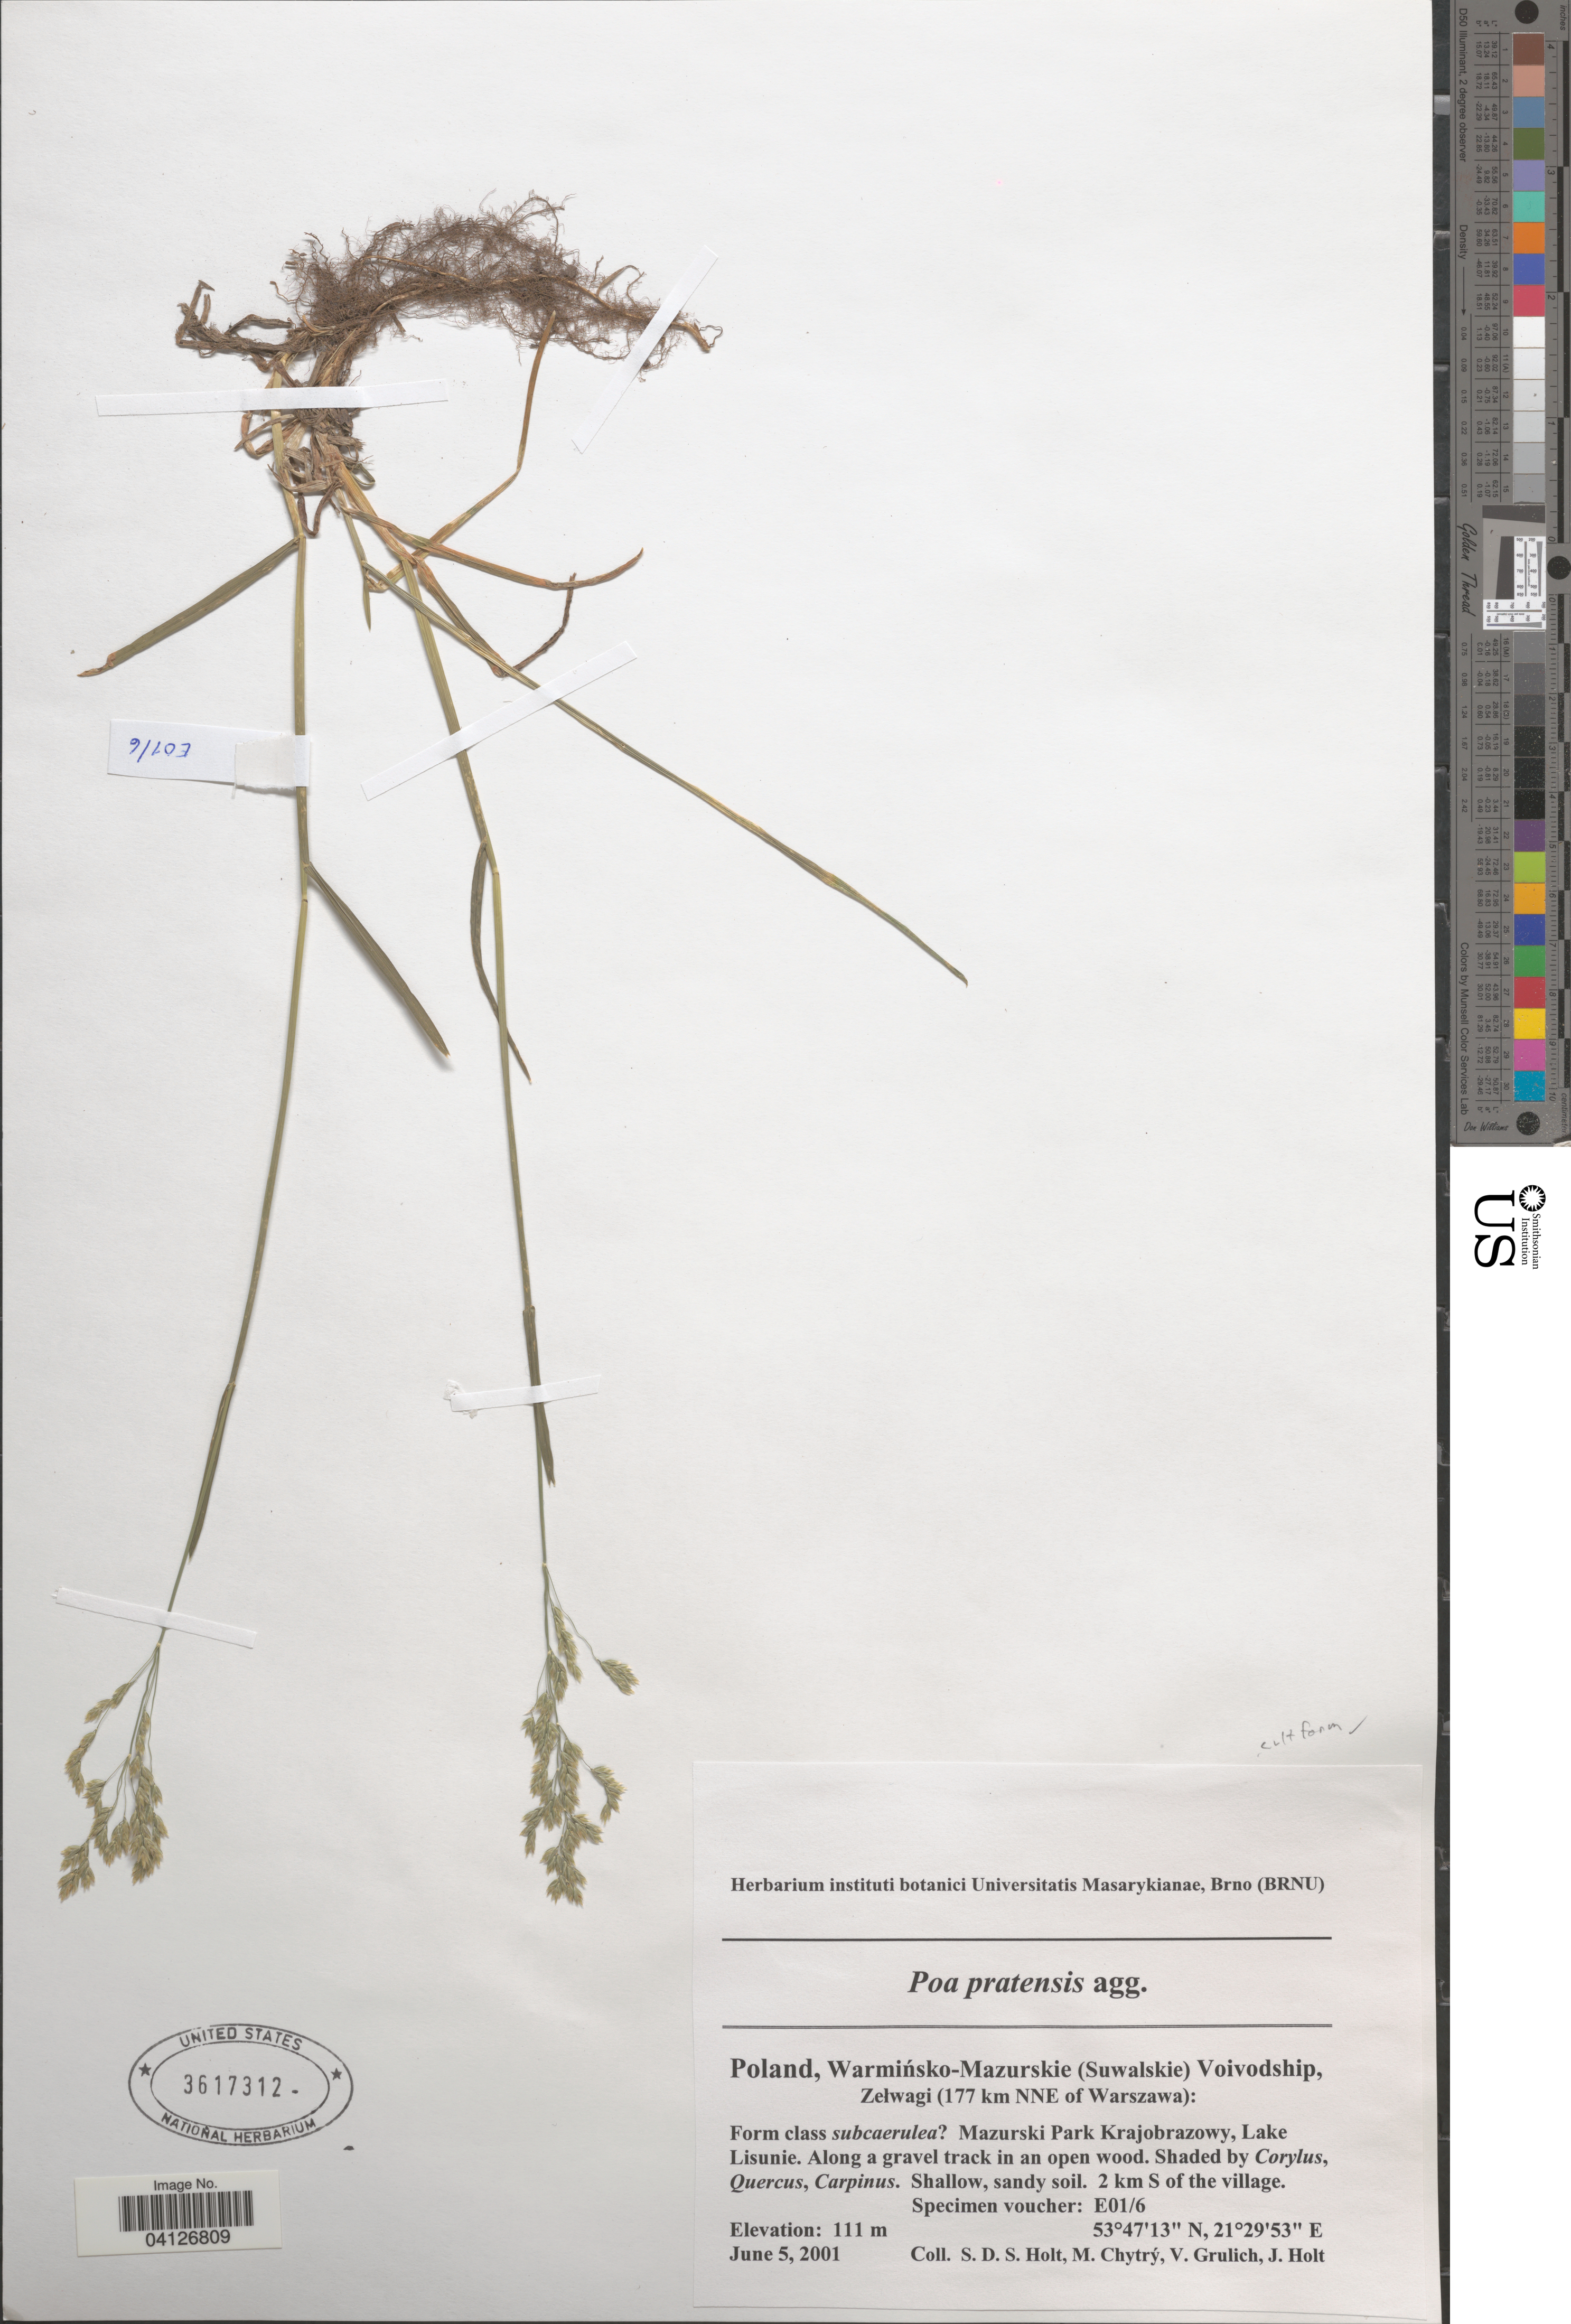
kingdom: Plantae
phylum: Tracheophyta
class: Liliopsida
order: Poales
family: Poaceae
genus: Poa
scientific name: Poa pratensis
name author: L.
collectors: S. Holt, M. Chytrý, V. Grulich & J. Holt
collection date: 2001-06-05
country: Poland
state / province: Warminsko-Mazurskie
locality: (Suwalskie) Voivodship, Zelwagi (177 km NNE of Warszawa): Mazurski Park Krajobrazowy, Lake Lisunie. 2 km S of the village.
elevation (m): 111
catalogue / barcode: US 3617312